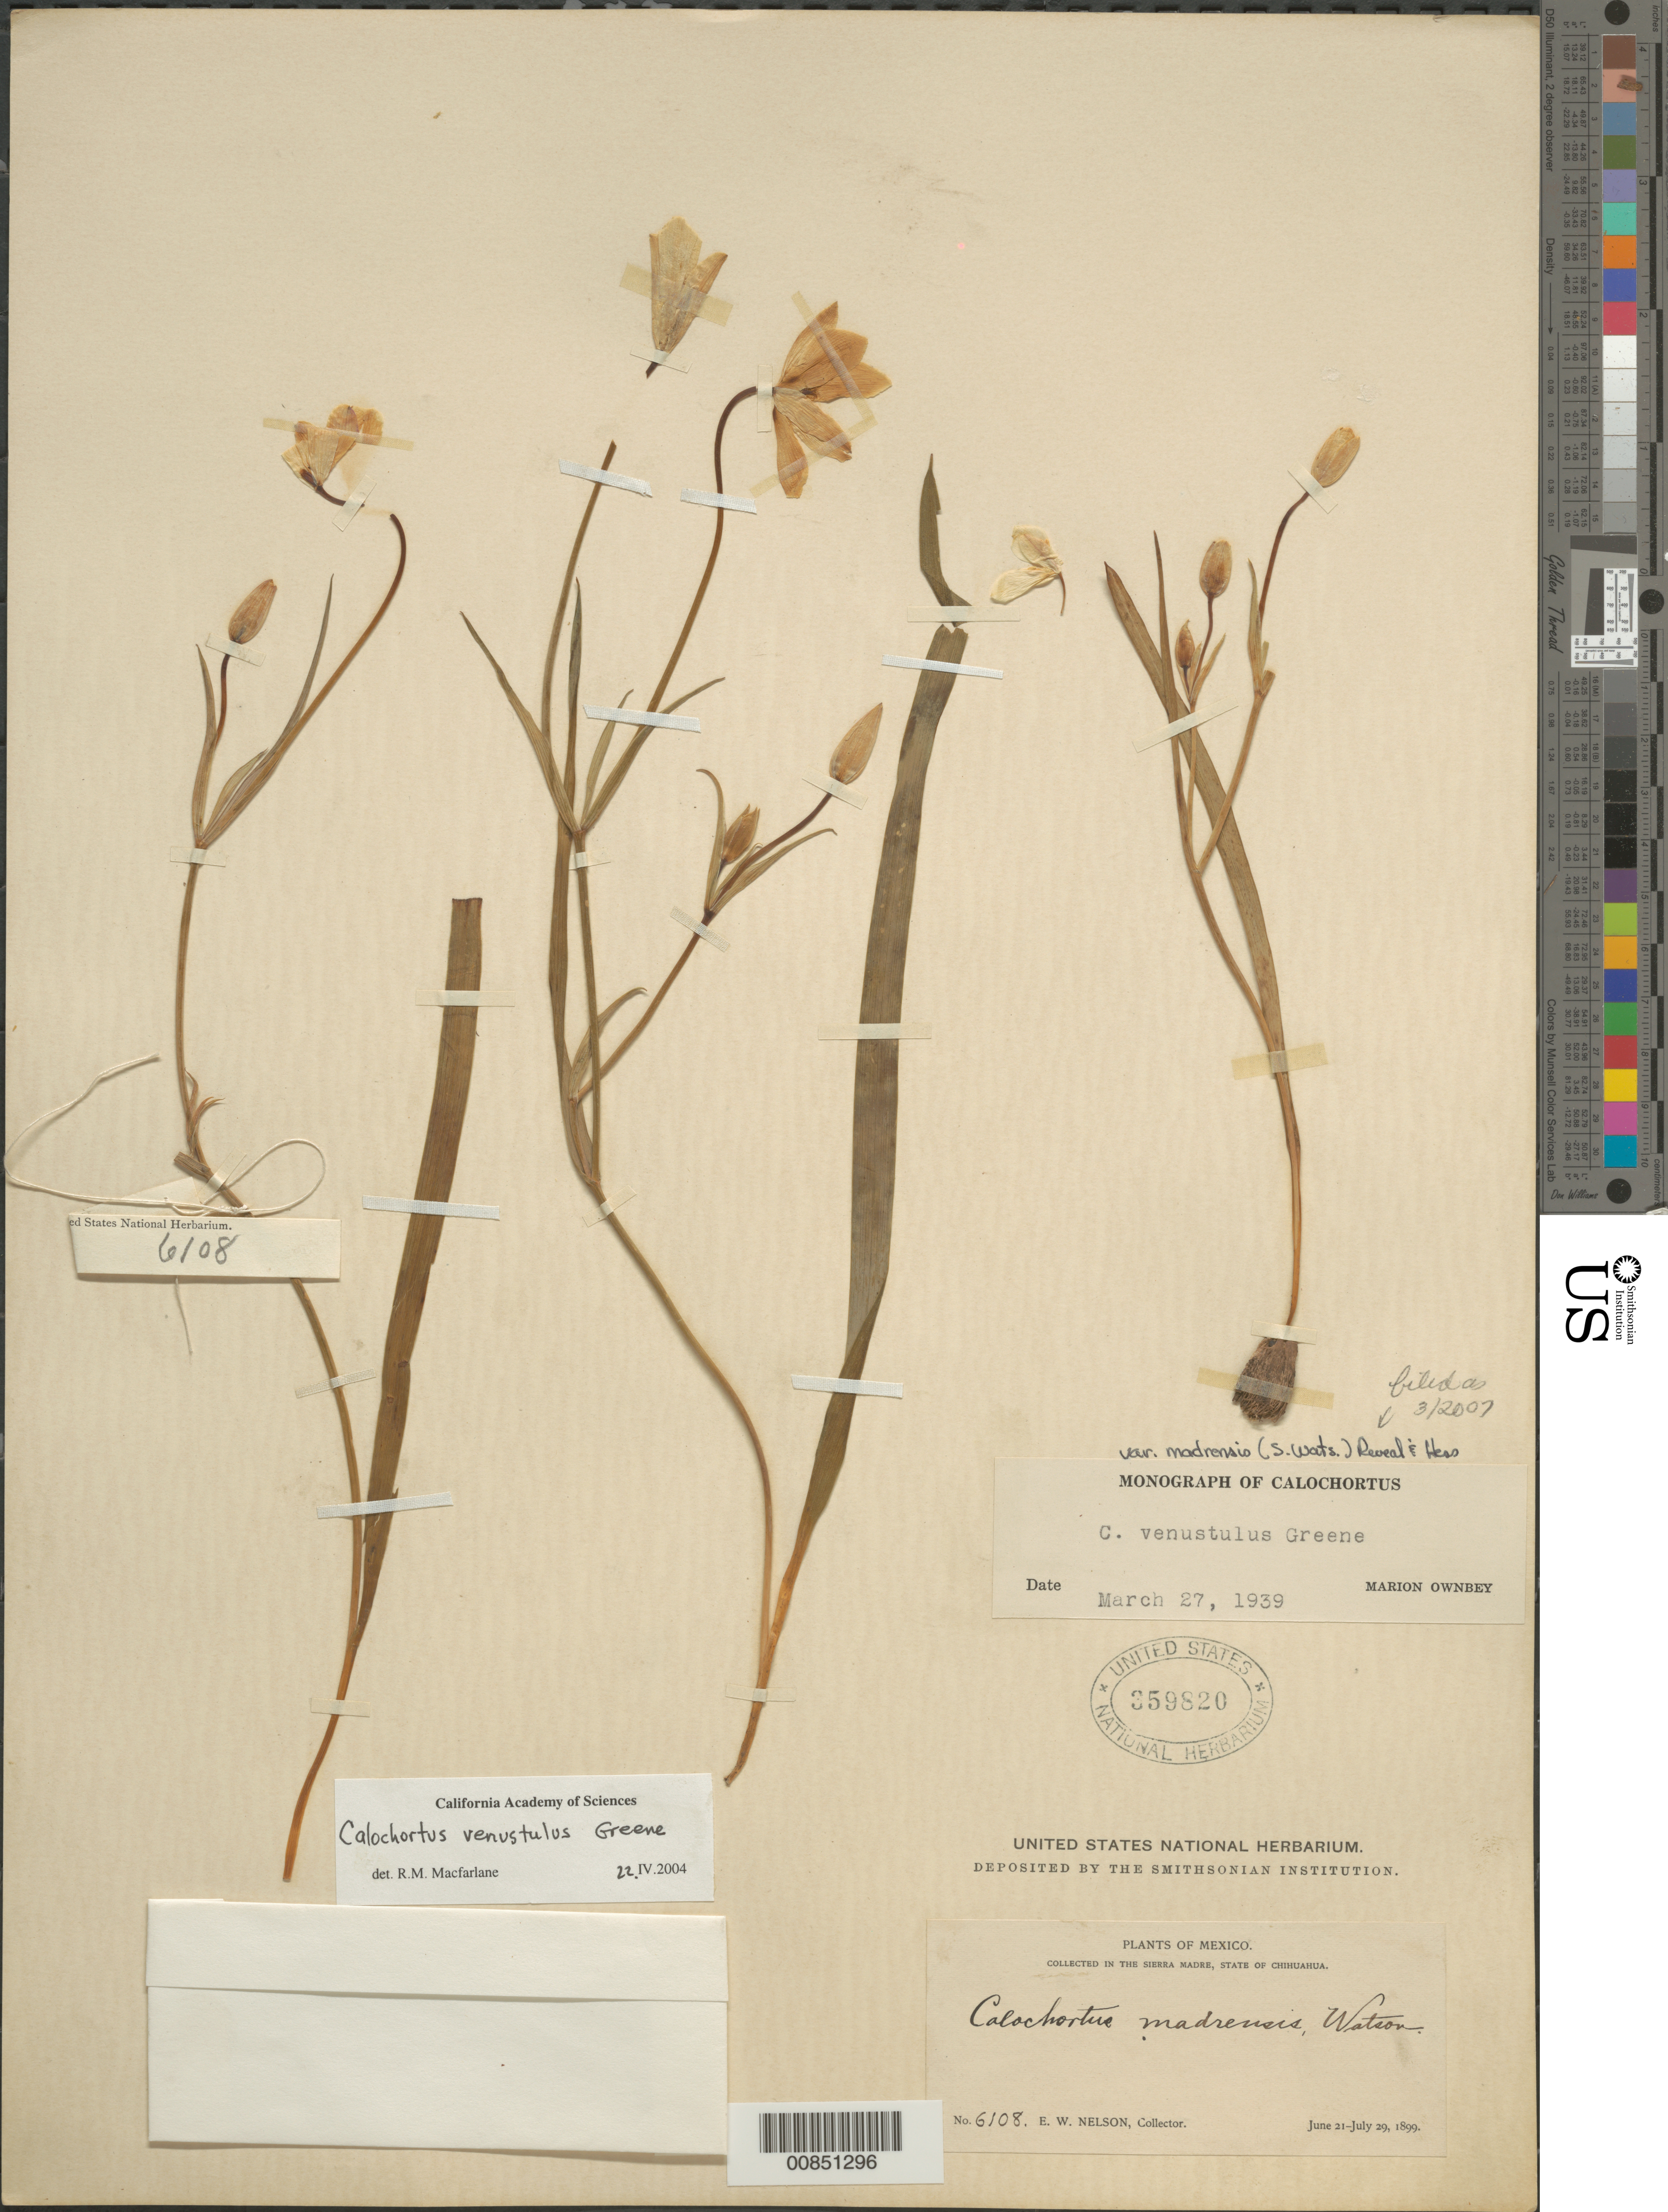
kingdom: Plantae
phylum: Tracheophyta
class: Liliopsida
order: Liliales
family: Liliaceae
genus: Calochortus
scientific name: Calochortus venustulus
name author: Greene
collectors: E. W. Nelson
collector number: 6108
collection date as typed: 21 Jun 1899 to 29 Jul 1899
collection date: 1899-06-21/1899-07-29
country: Mexico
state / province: Chihuahua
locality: Sierra Madre, Chihuahua.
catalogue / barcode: US 359820